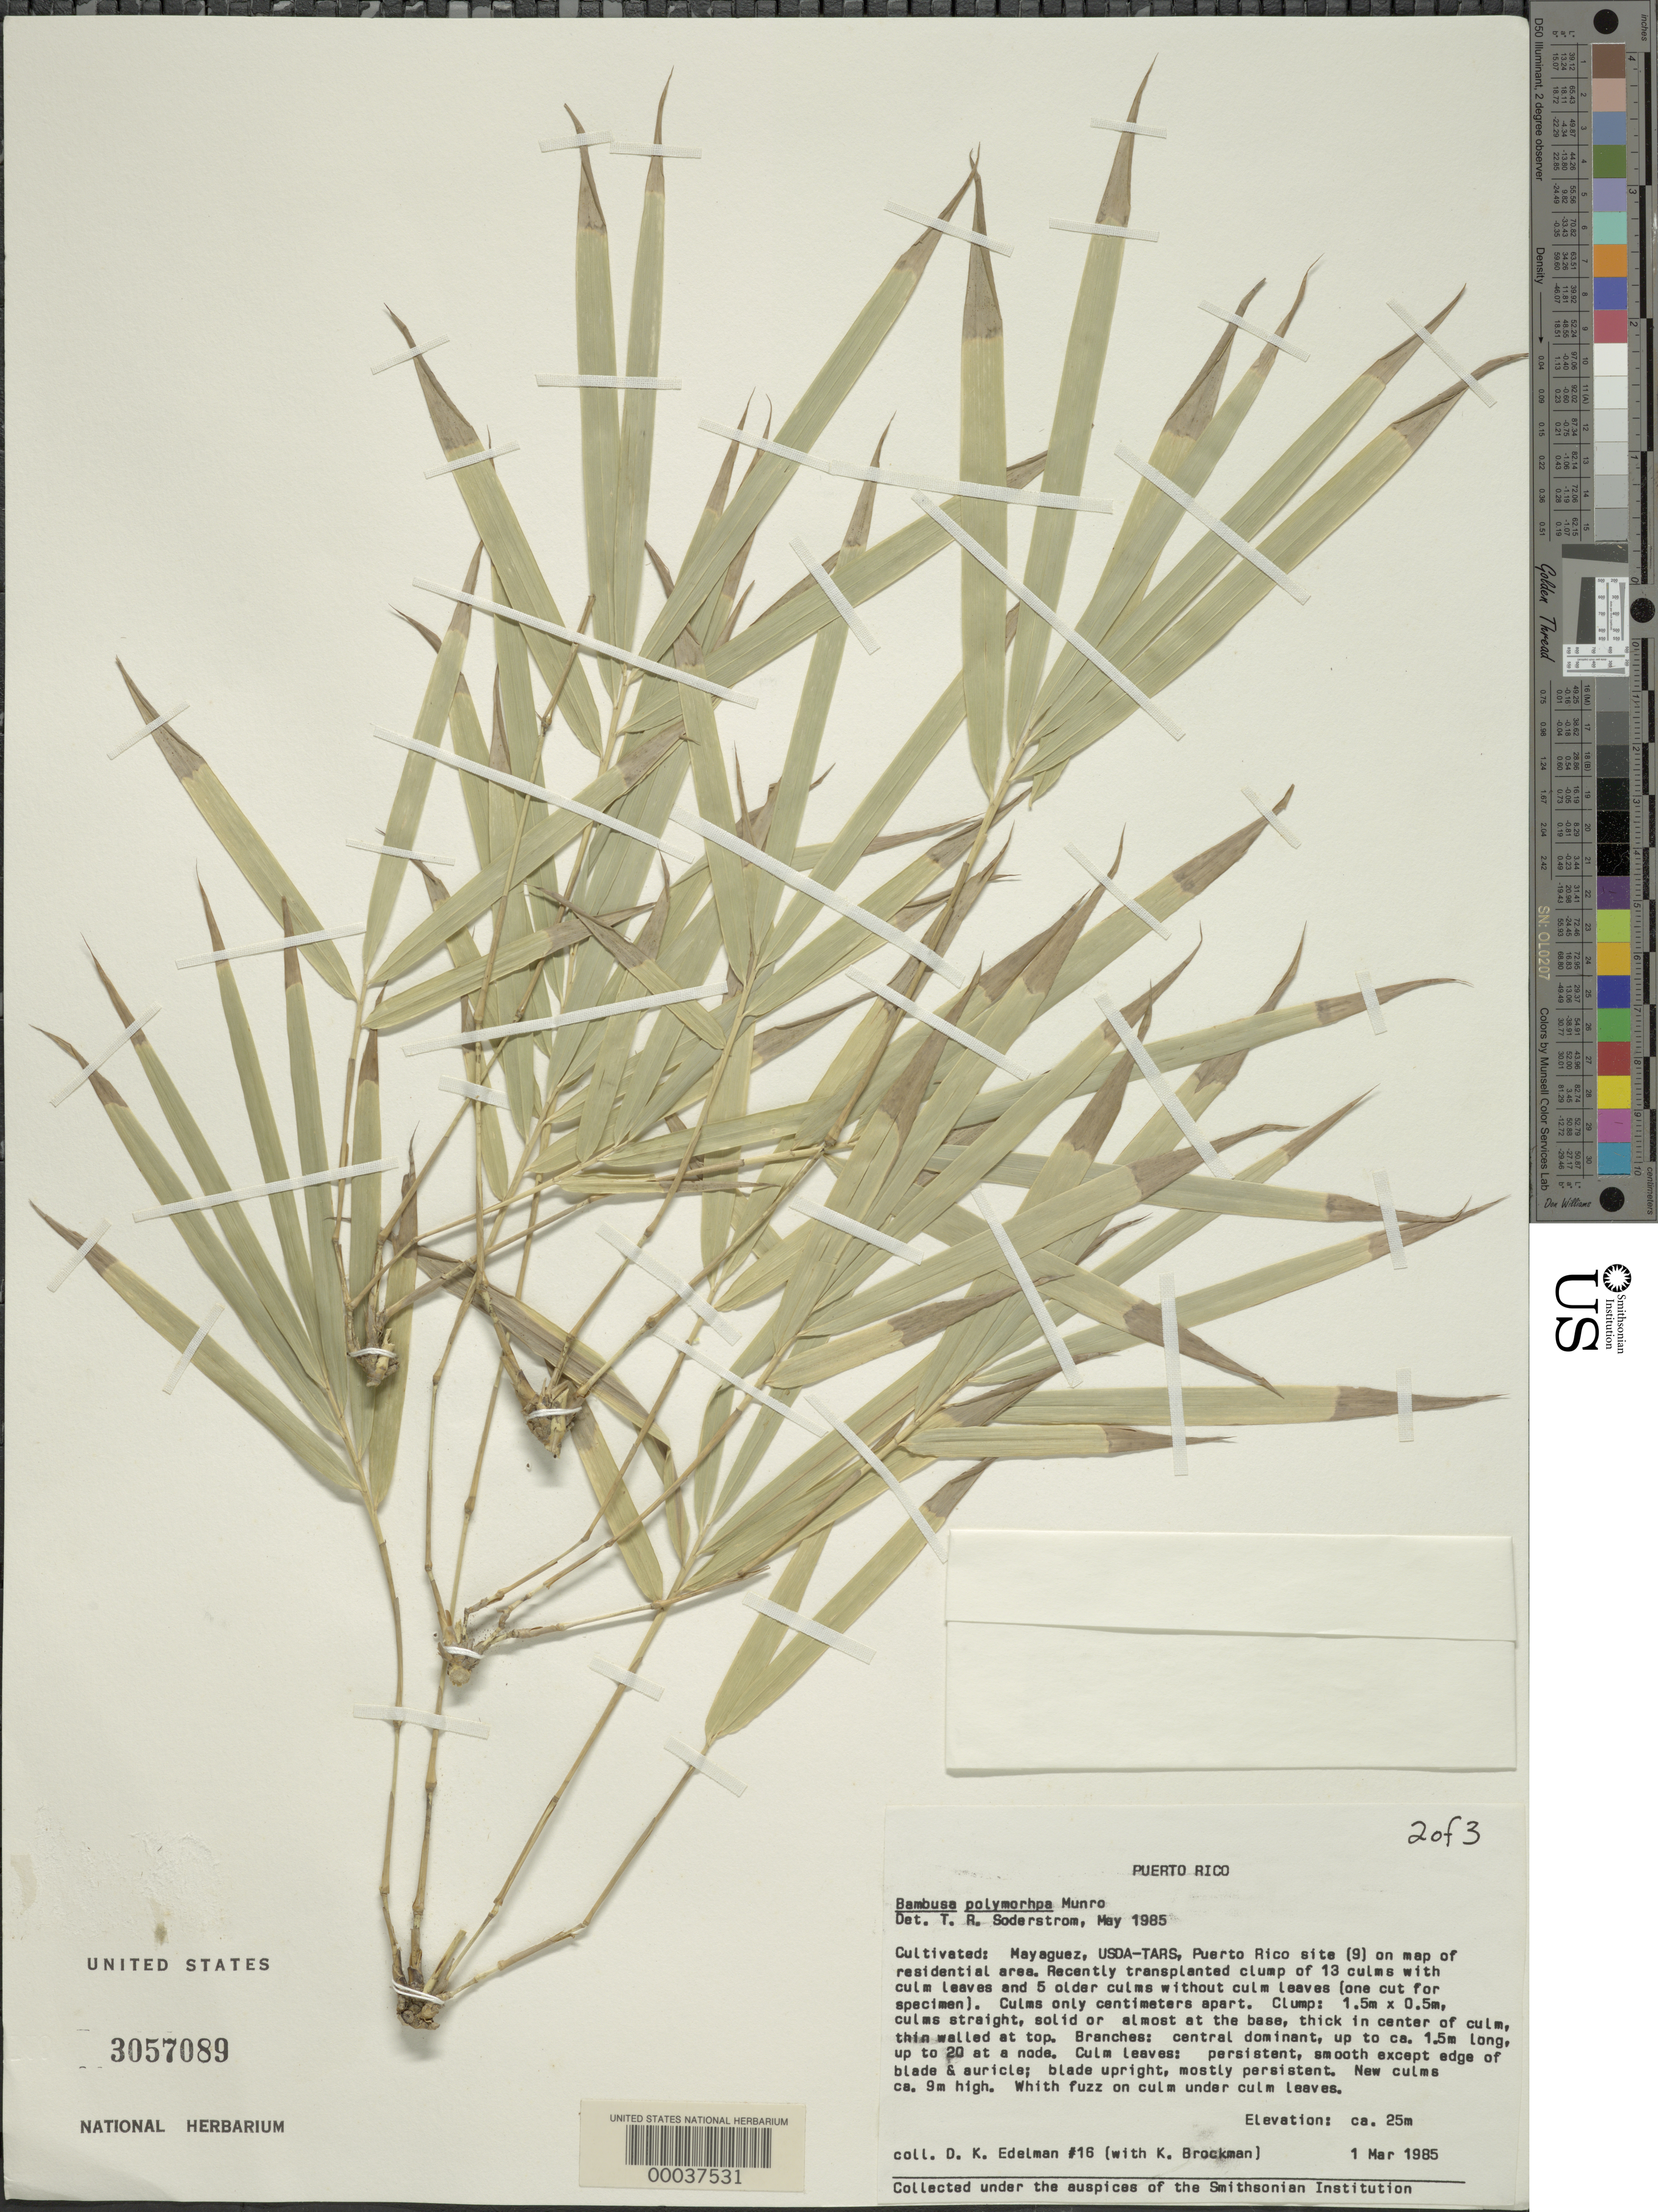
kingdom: Plantae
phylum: Tracheophyta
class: Liliopsida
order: Poales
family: Poaceae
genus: Bambusa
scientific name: Bambusa polymorpha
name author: Munro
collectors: D. Edelman & K. Brockman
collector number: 16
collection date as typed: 01 Mar 1985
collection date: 1985-03-01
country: Puerto Rico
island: Greater Antilles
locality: Mayaguez, usda-tars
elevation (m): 25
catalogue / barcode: US 3057089